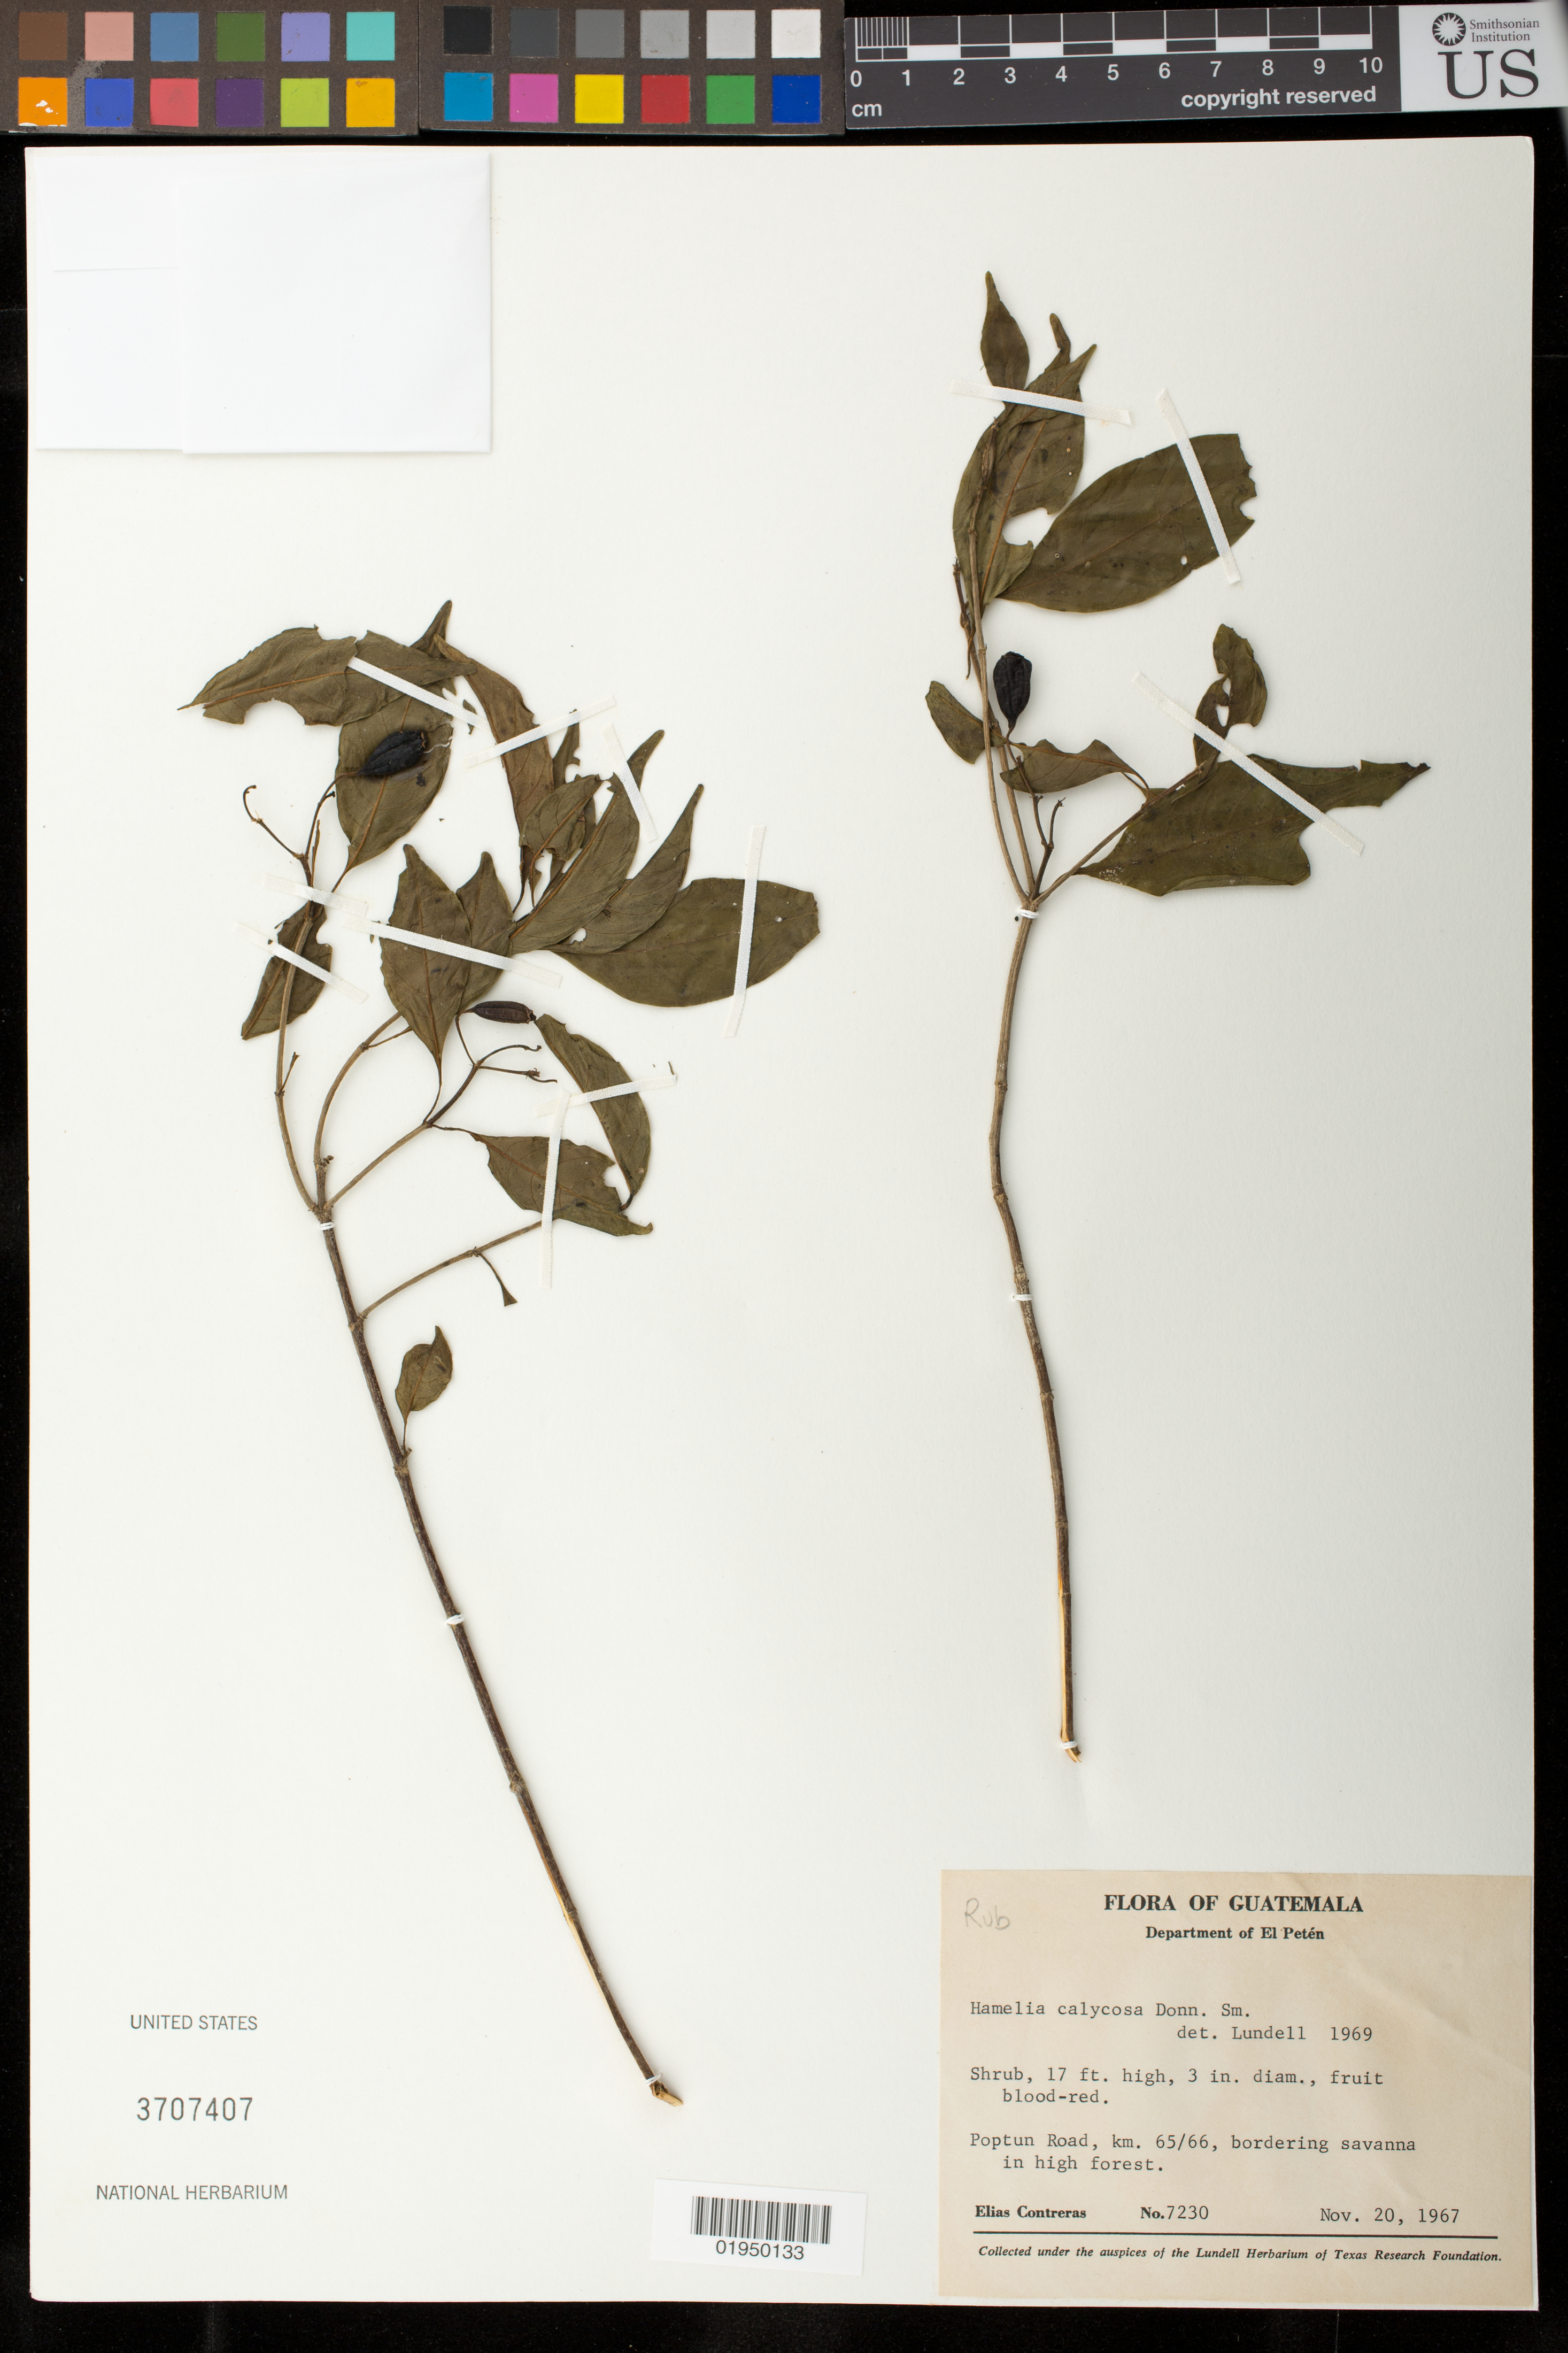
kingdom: Plantae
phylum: Tracheophyta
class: Magnoliopsida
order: Gentianales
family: Rubiaceae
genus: Hamelia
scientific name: Hamelia calycosa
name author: Donn. Sm.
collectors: E. Contreras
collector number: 7230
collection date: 1967-11-20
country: Guatemala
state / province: El Petén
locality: Poptun Road, km. 65/66, bordering savanna in high forest.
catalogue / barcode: US 3707407